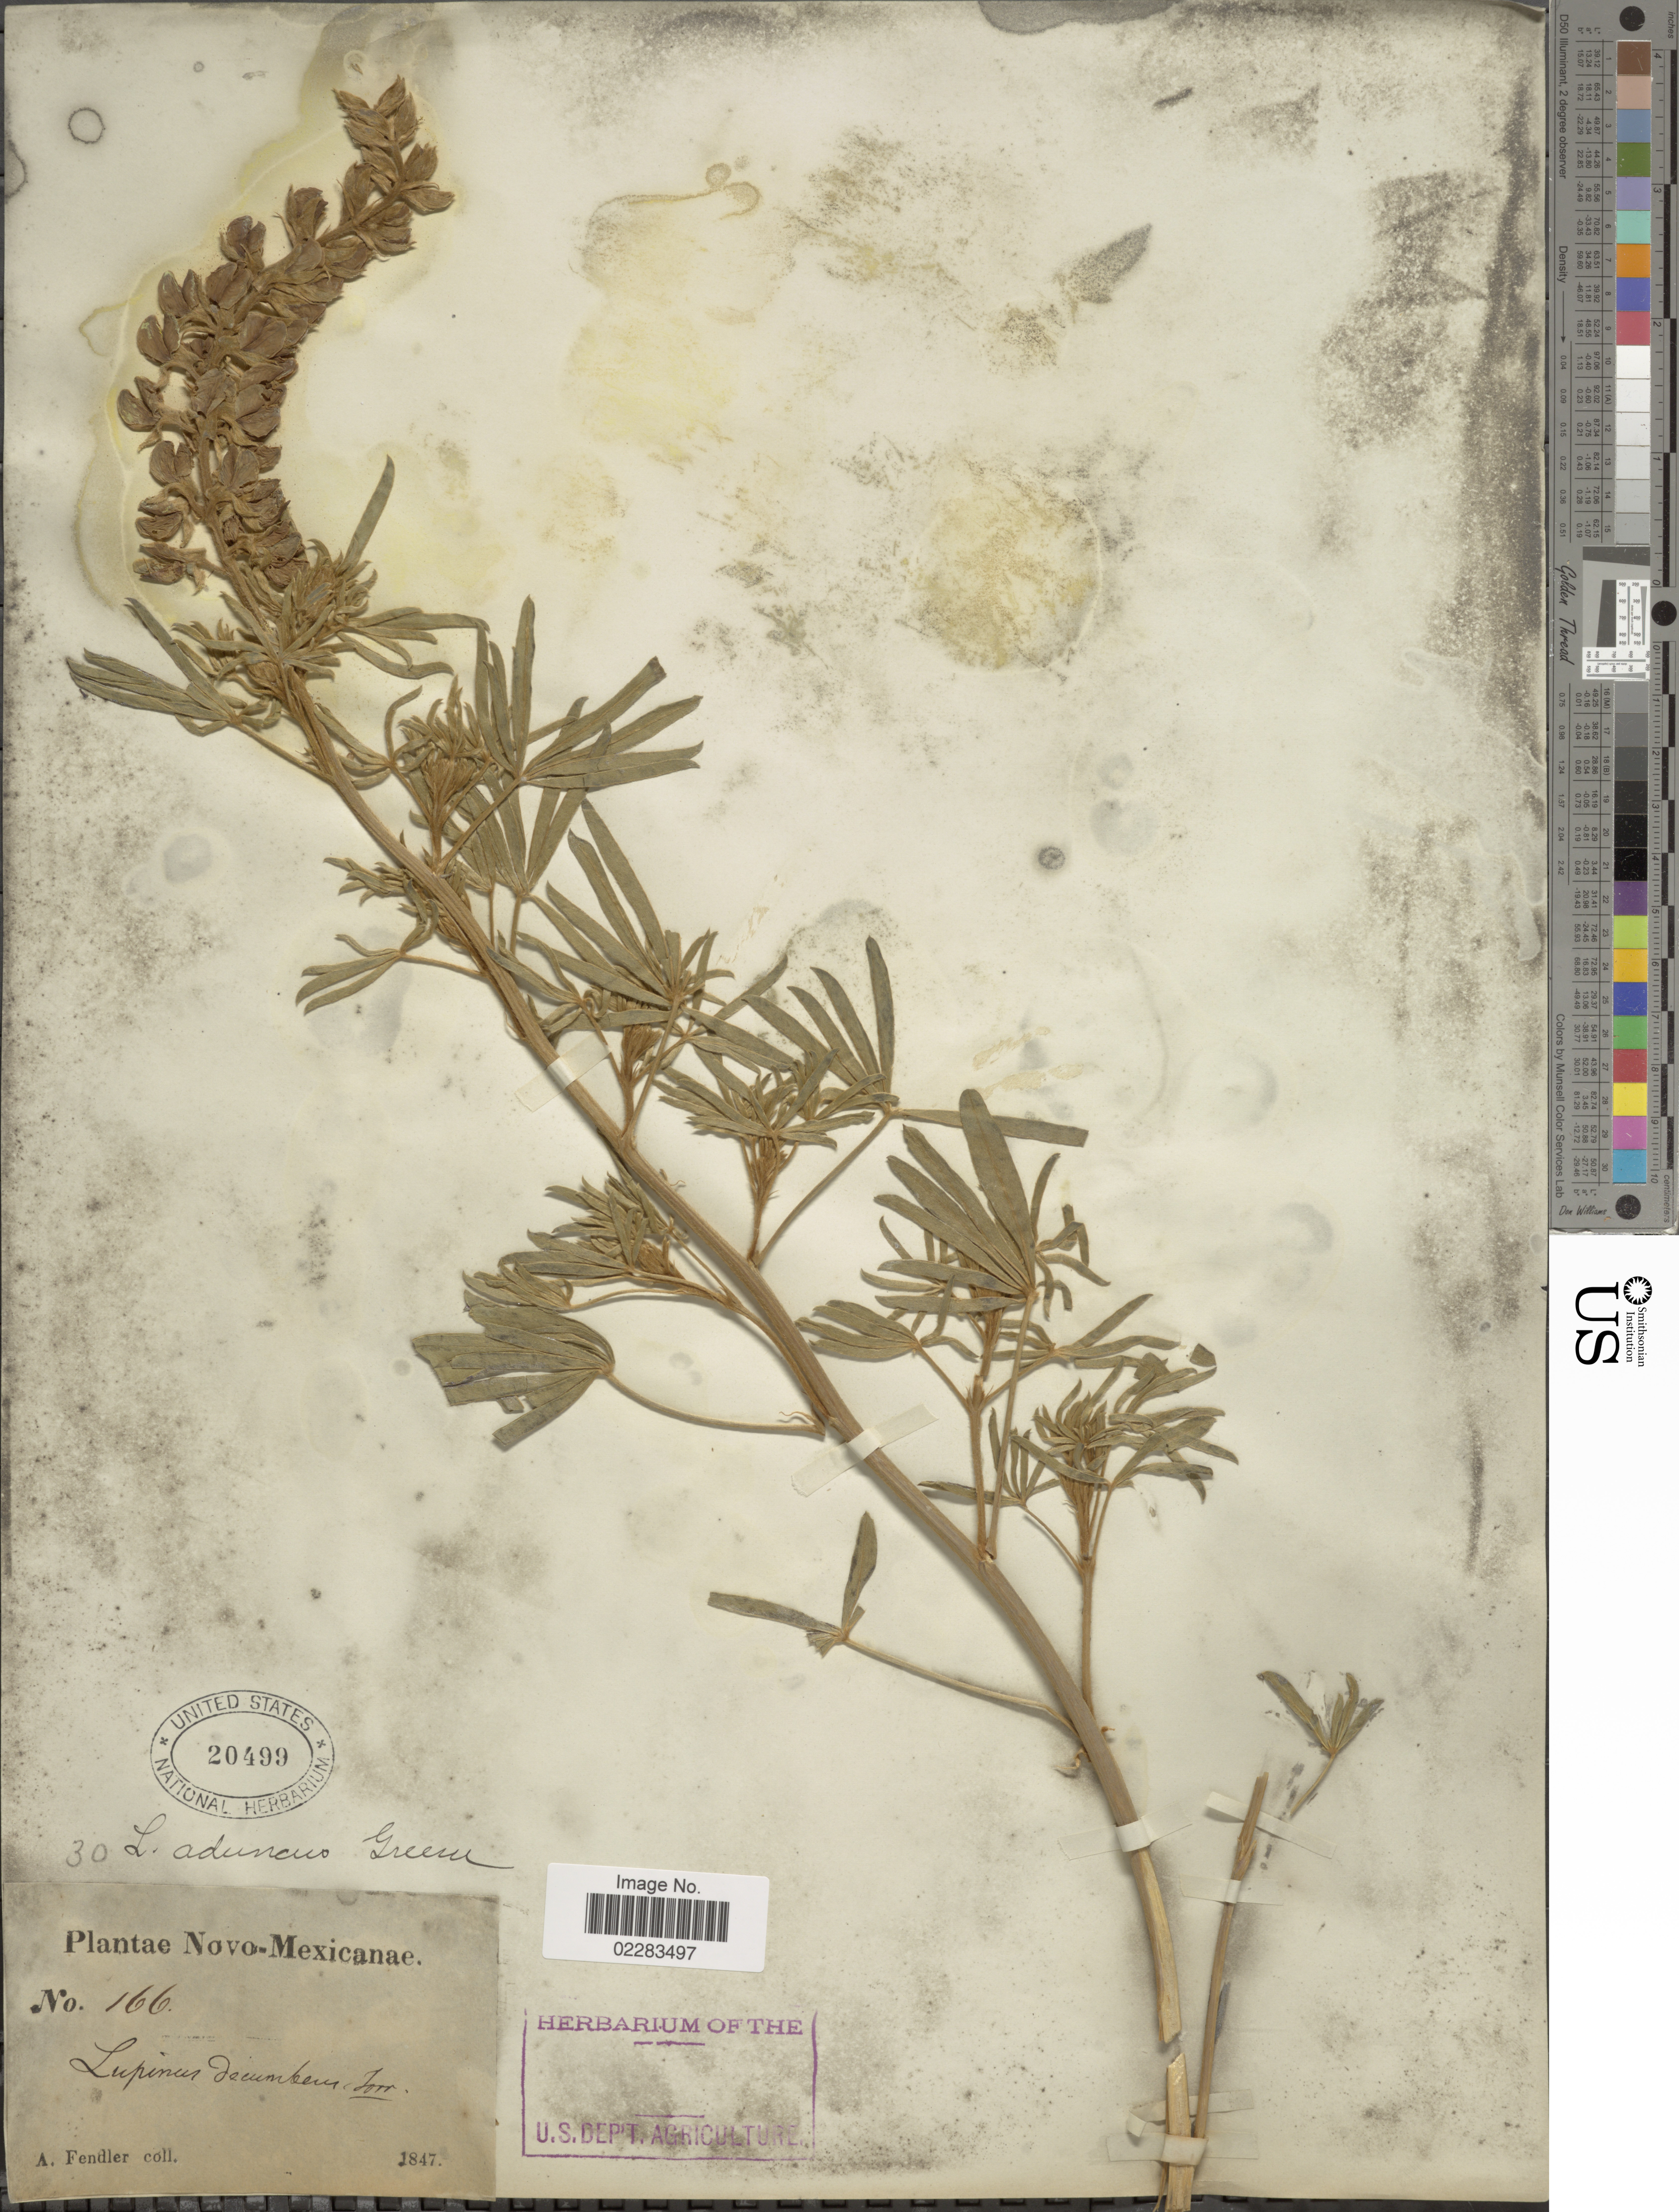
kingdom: Plantae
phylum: Tracheophyta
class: Magnoliopsida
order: Fabales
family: Fabaceae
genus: Lupinus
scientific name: Lupinus aduncus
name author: Greene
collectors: A. Fendler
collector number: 166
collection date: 1847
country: United States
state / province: New Mexico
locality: Novo-Mexicanae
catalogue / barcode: US 20499